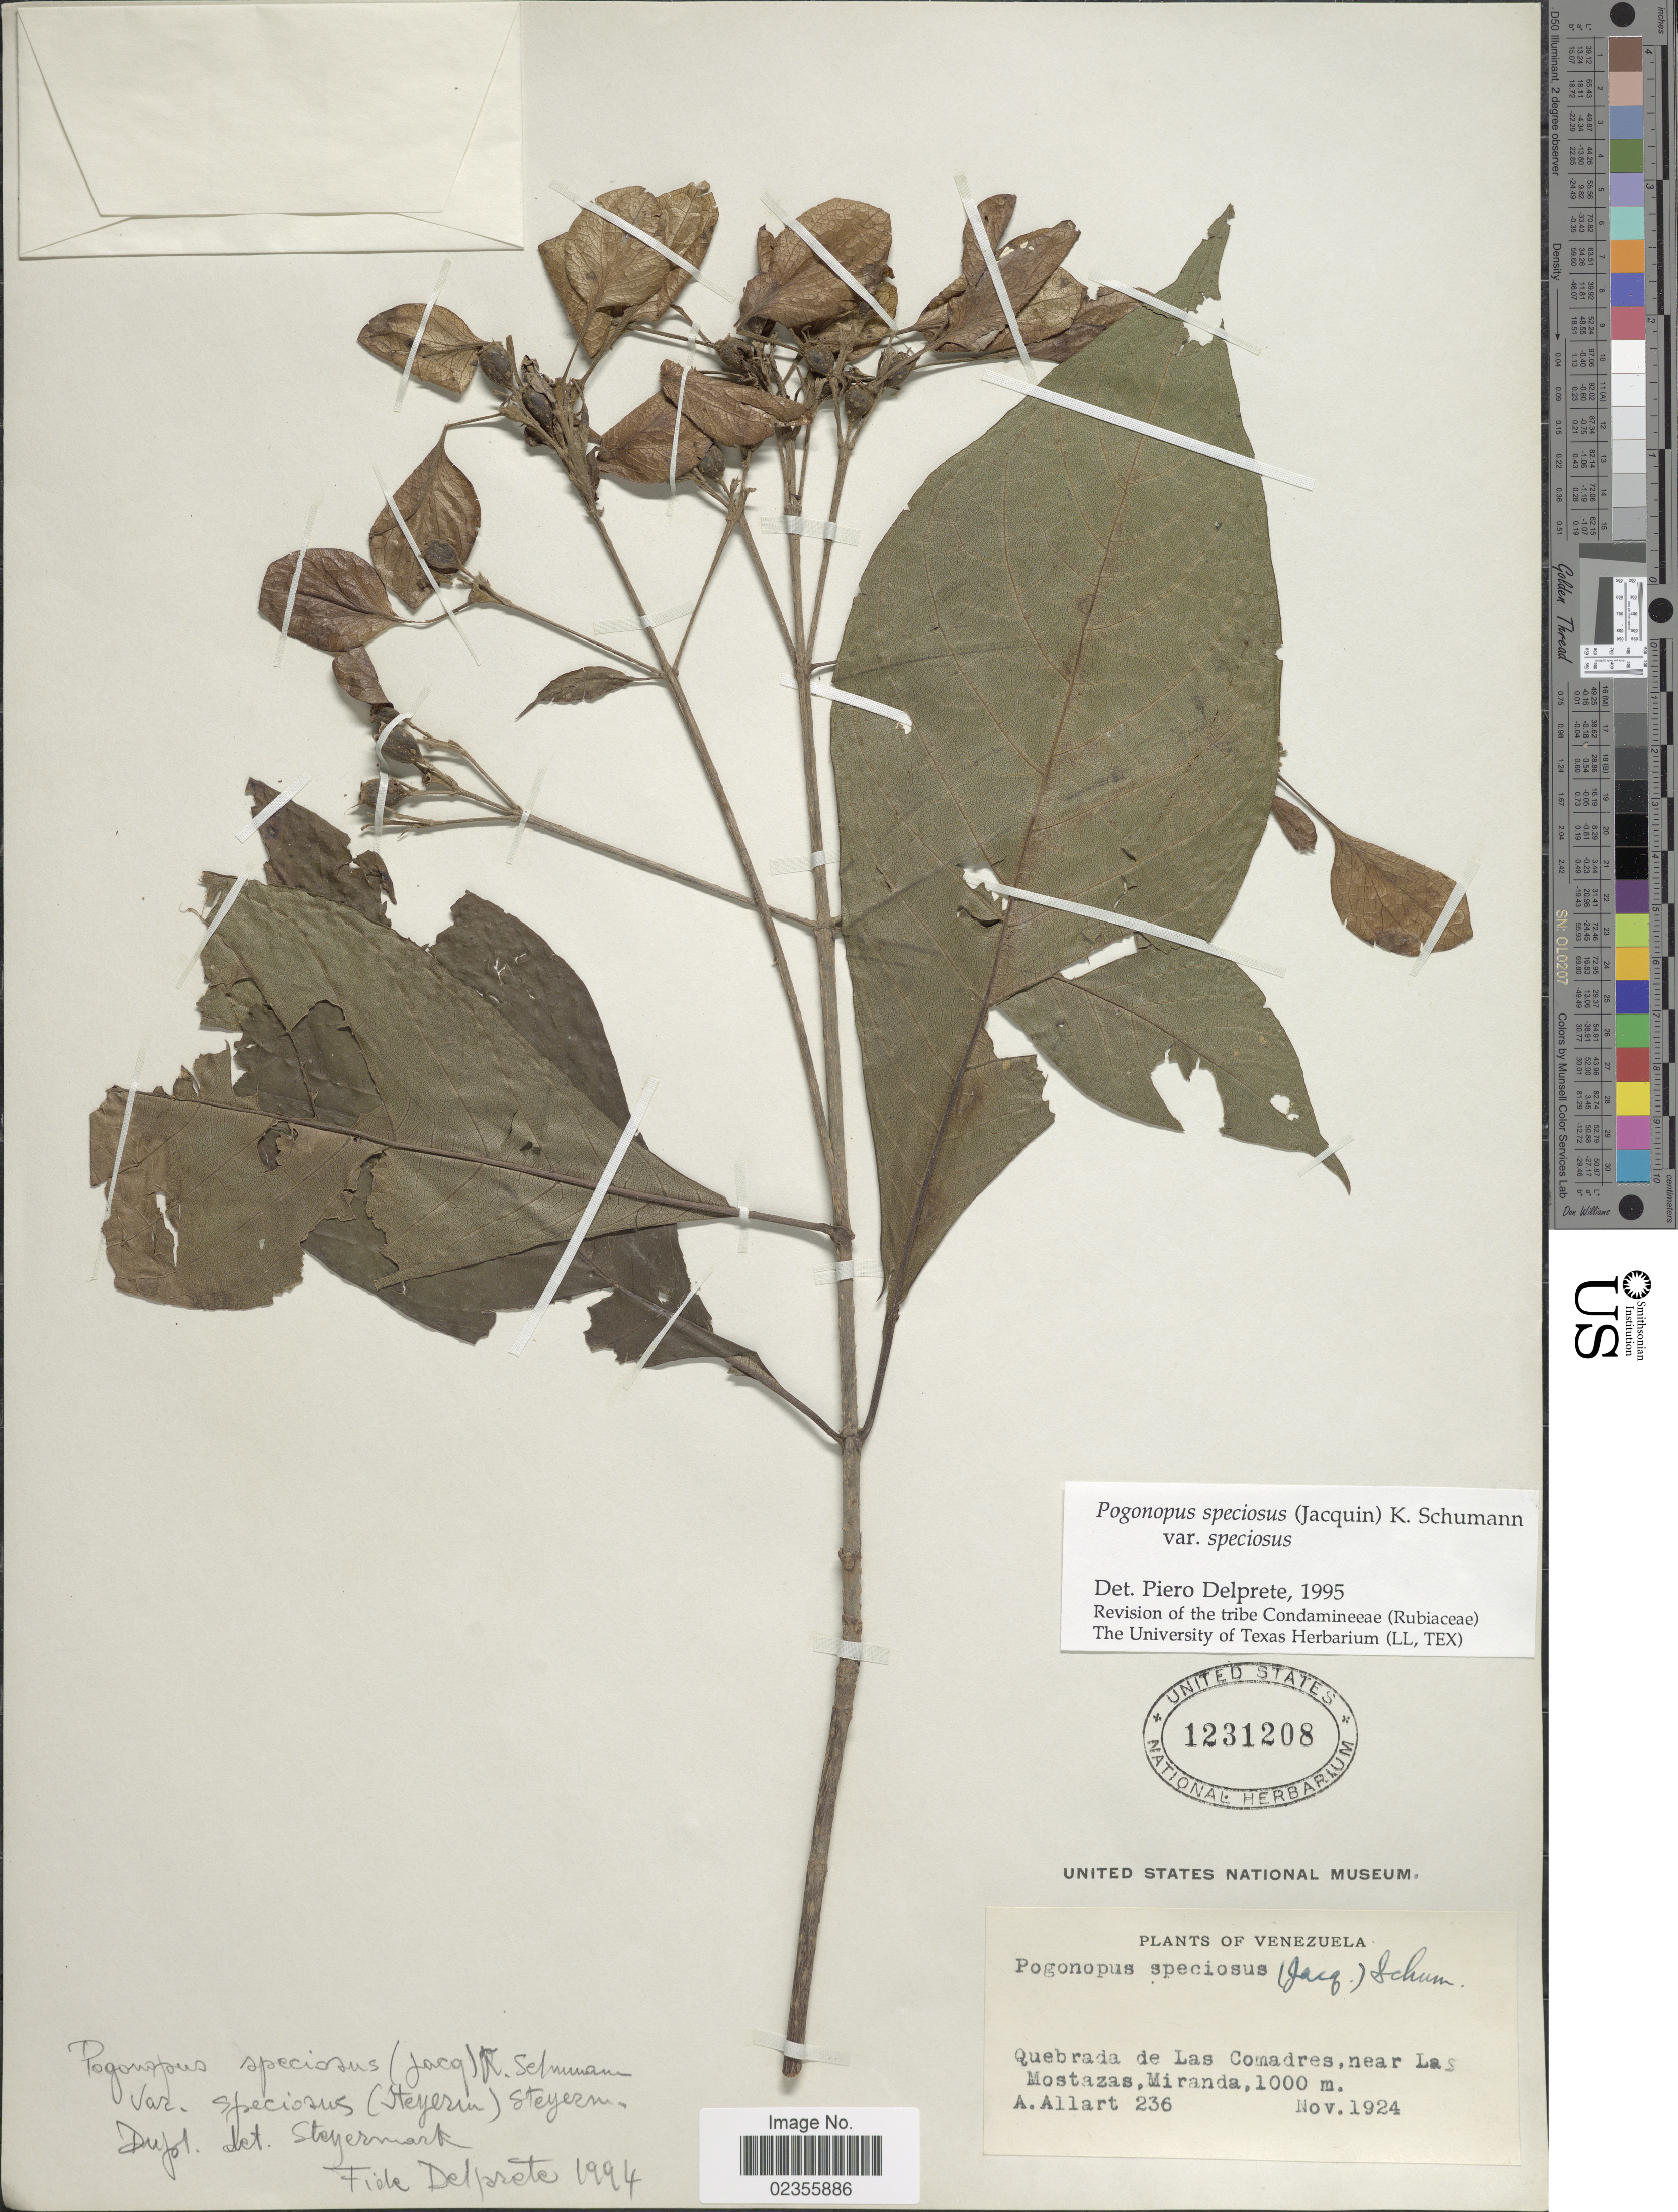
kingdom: Plantae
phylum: Tracheophyta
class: Magnoliopsida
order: Gentianales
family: Rubiaceae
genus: Pogonopus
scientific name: Pogonopus speciosus var. speciosus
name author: (Jacq.) K. Schum.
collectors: A. Allart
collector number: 236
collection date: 1924-11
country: Venezuela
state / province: Miranda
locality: Quebrada de Las Comadres, near Las Mostazas, Miranda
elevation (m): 1000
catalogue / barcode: US 1231208